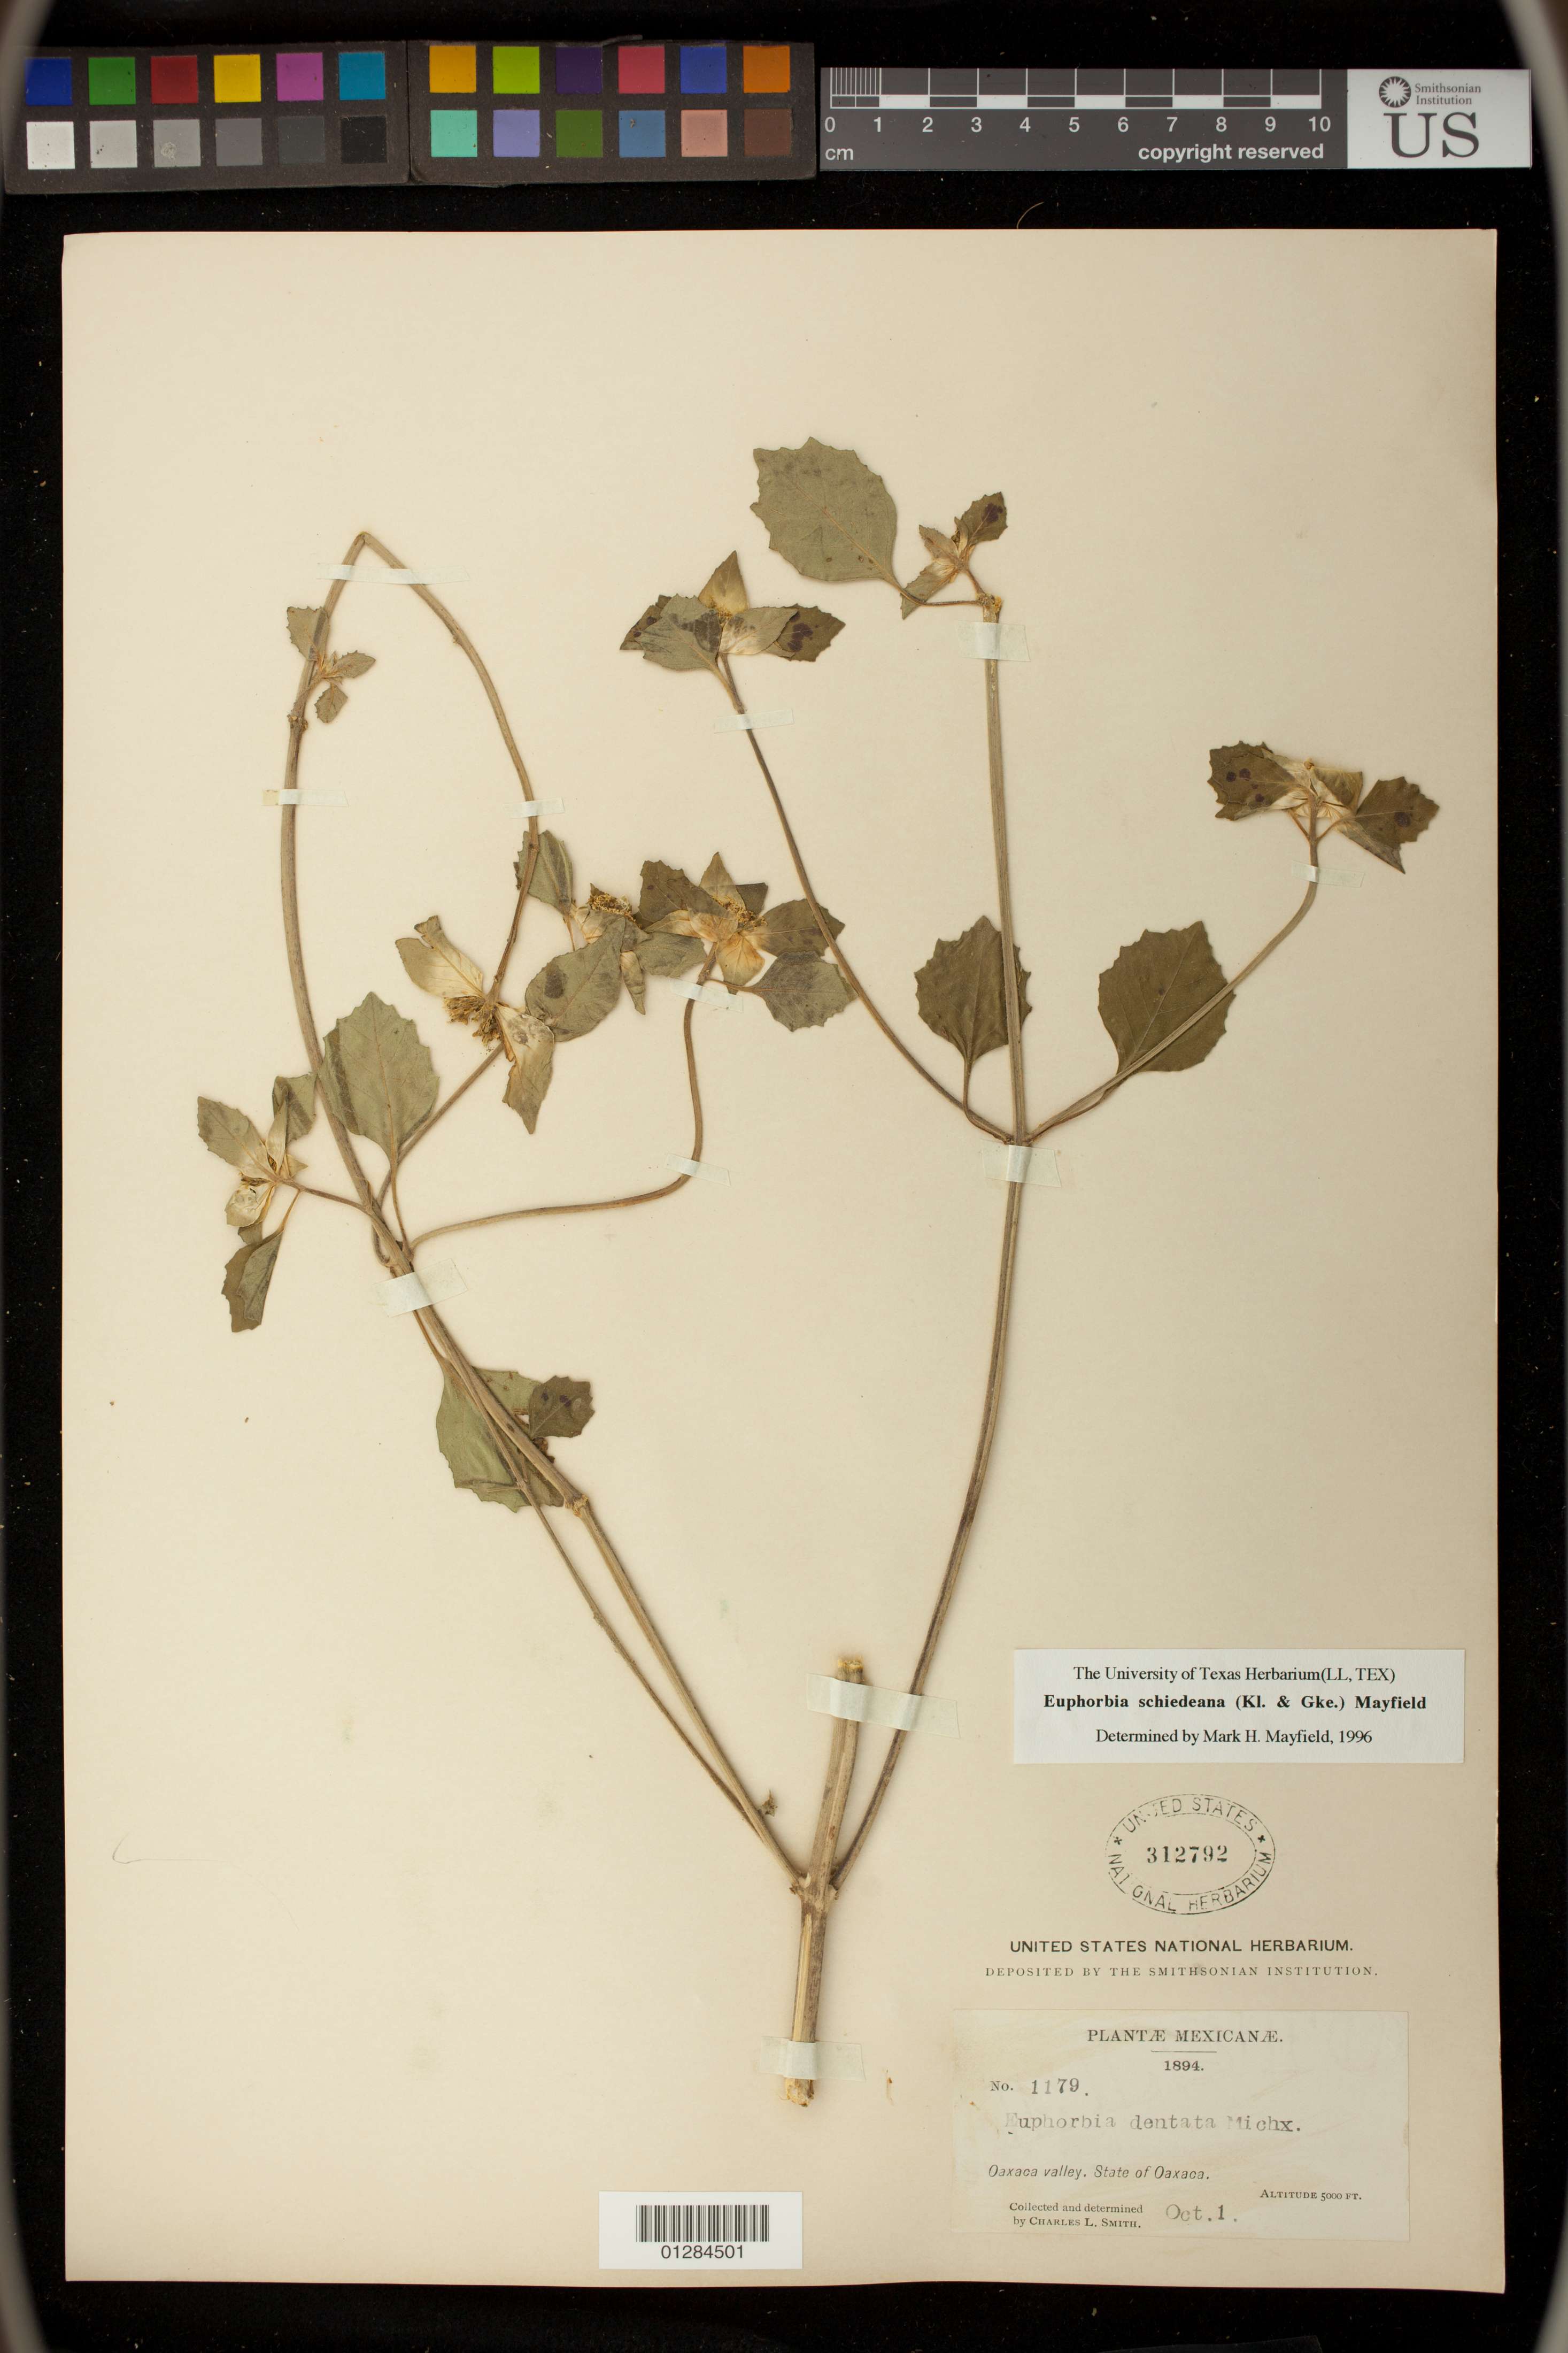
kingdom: Plantae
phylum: Tracheophyta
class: Magnoliopsida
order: Malpighiales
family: Euphorbiaceae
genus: Euphorbia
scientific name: Euphorbia schiedeana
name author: (Klotzsch & Garcke) Mayfield ex C. Nelson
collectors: C. L. Smith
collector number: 1179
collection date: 1894-10-01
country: Mexico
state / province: Oaxaca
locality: Oaxaca valley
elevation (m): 1524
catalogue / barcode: US 312792